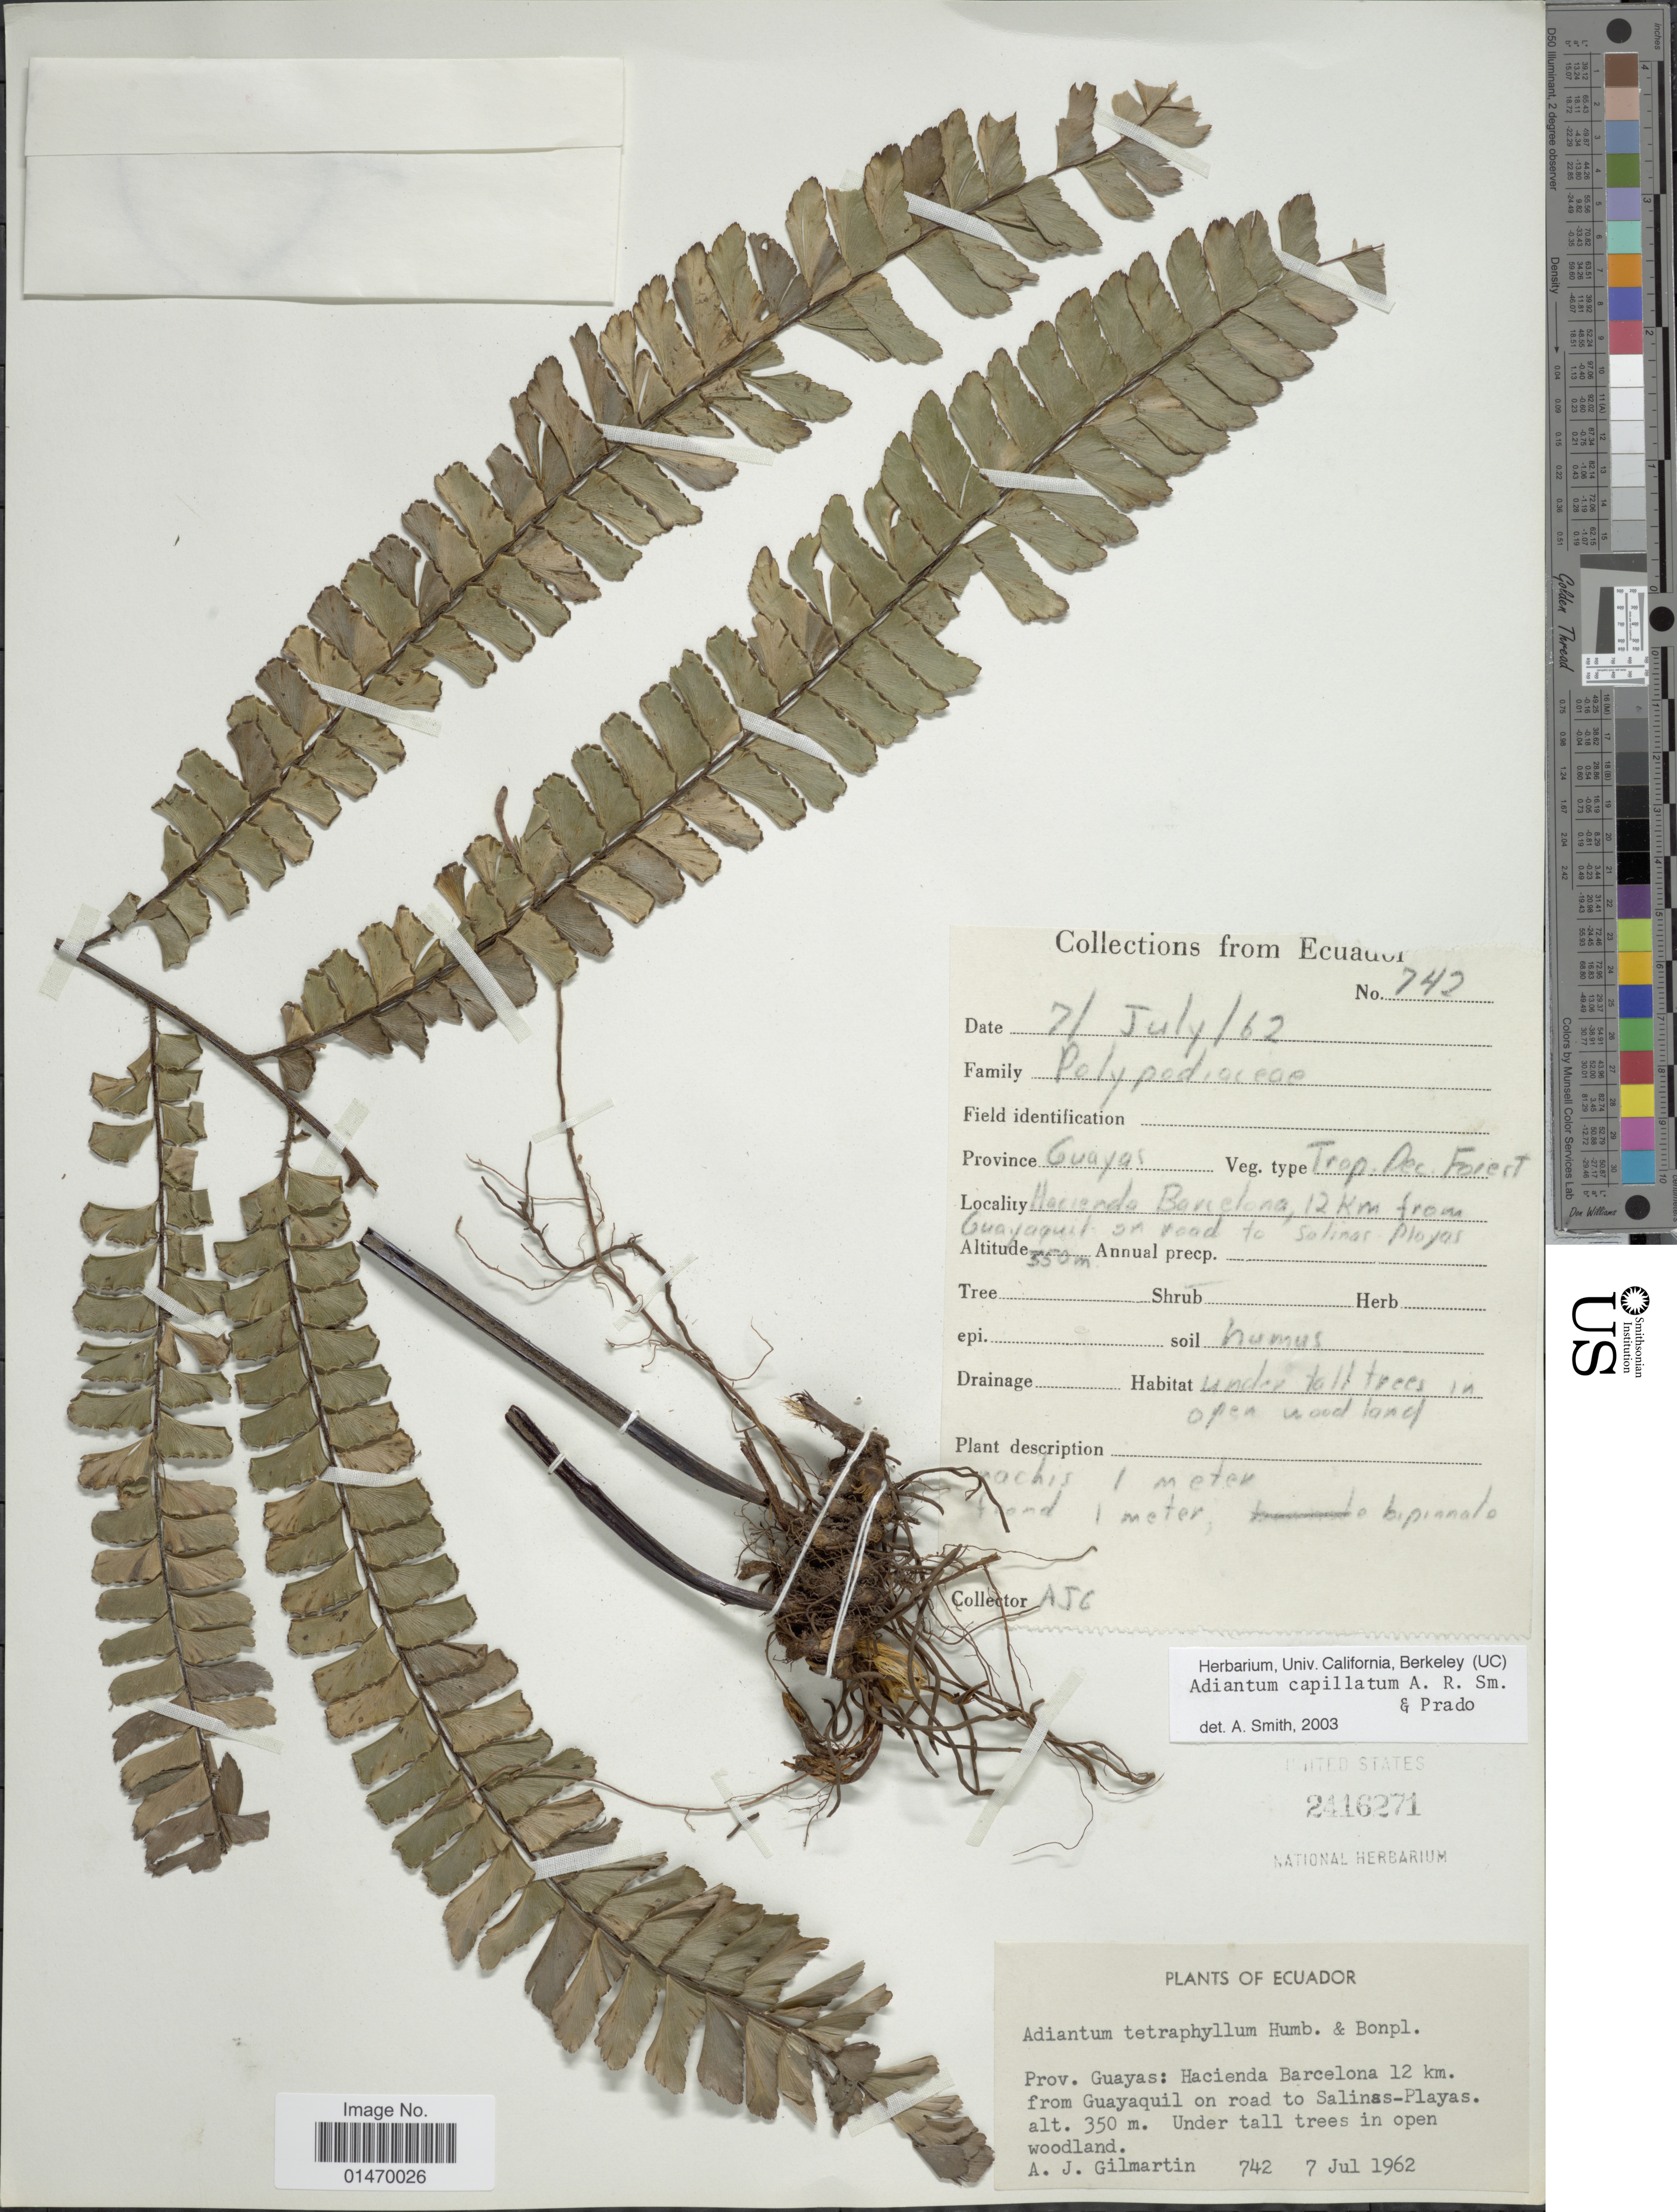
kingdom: Plantae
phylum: Tracheophyta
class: Polypodiopsida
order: Polypodiales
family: Pteridaceae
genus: Adiantum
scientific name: Adiantum capillatum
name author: A.R. Sm. & J. Prado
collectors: A. J. Gilmartin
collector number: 742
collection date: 1962-07-07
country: Ecuador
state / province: Guayas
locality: Hacienda Barcelona 12 km from Guyaquil on road to Salinas-Playas.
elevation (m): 350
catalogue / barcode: US 2416271